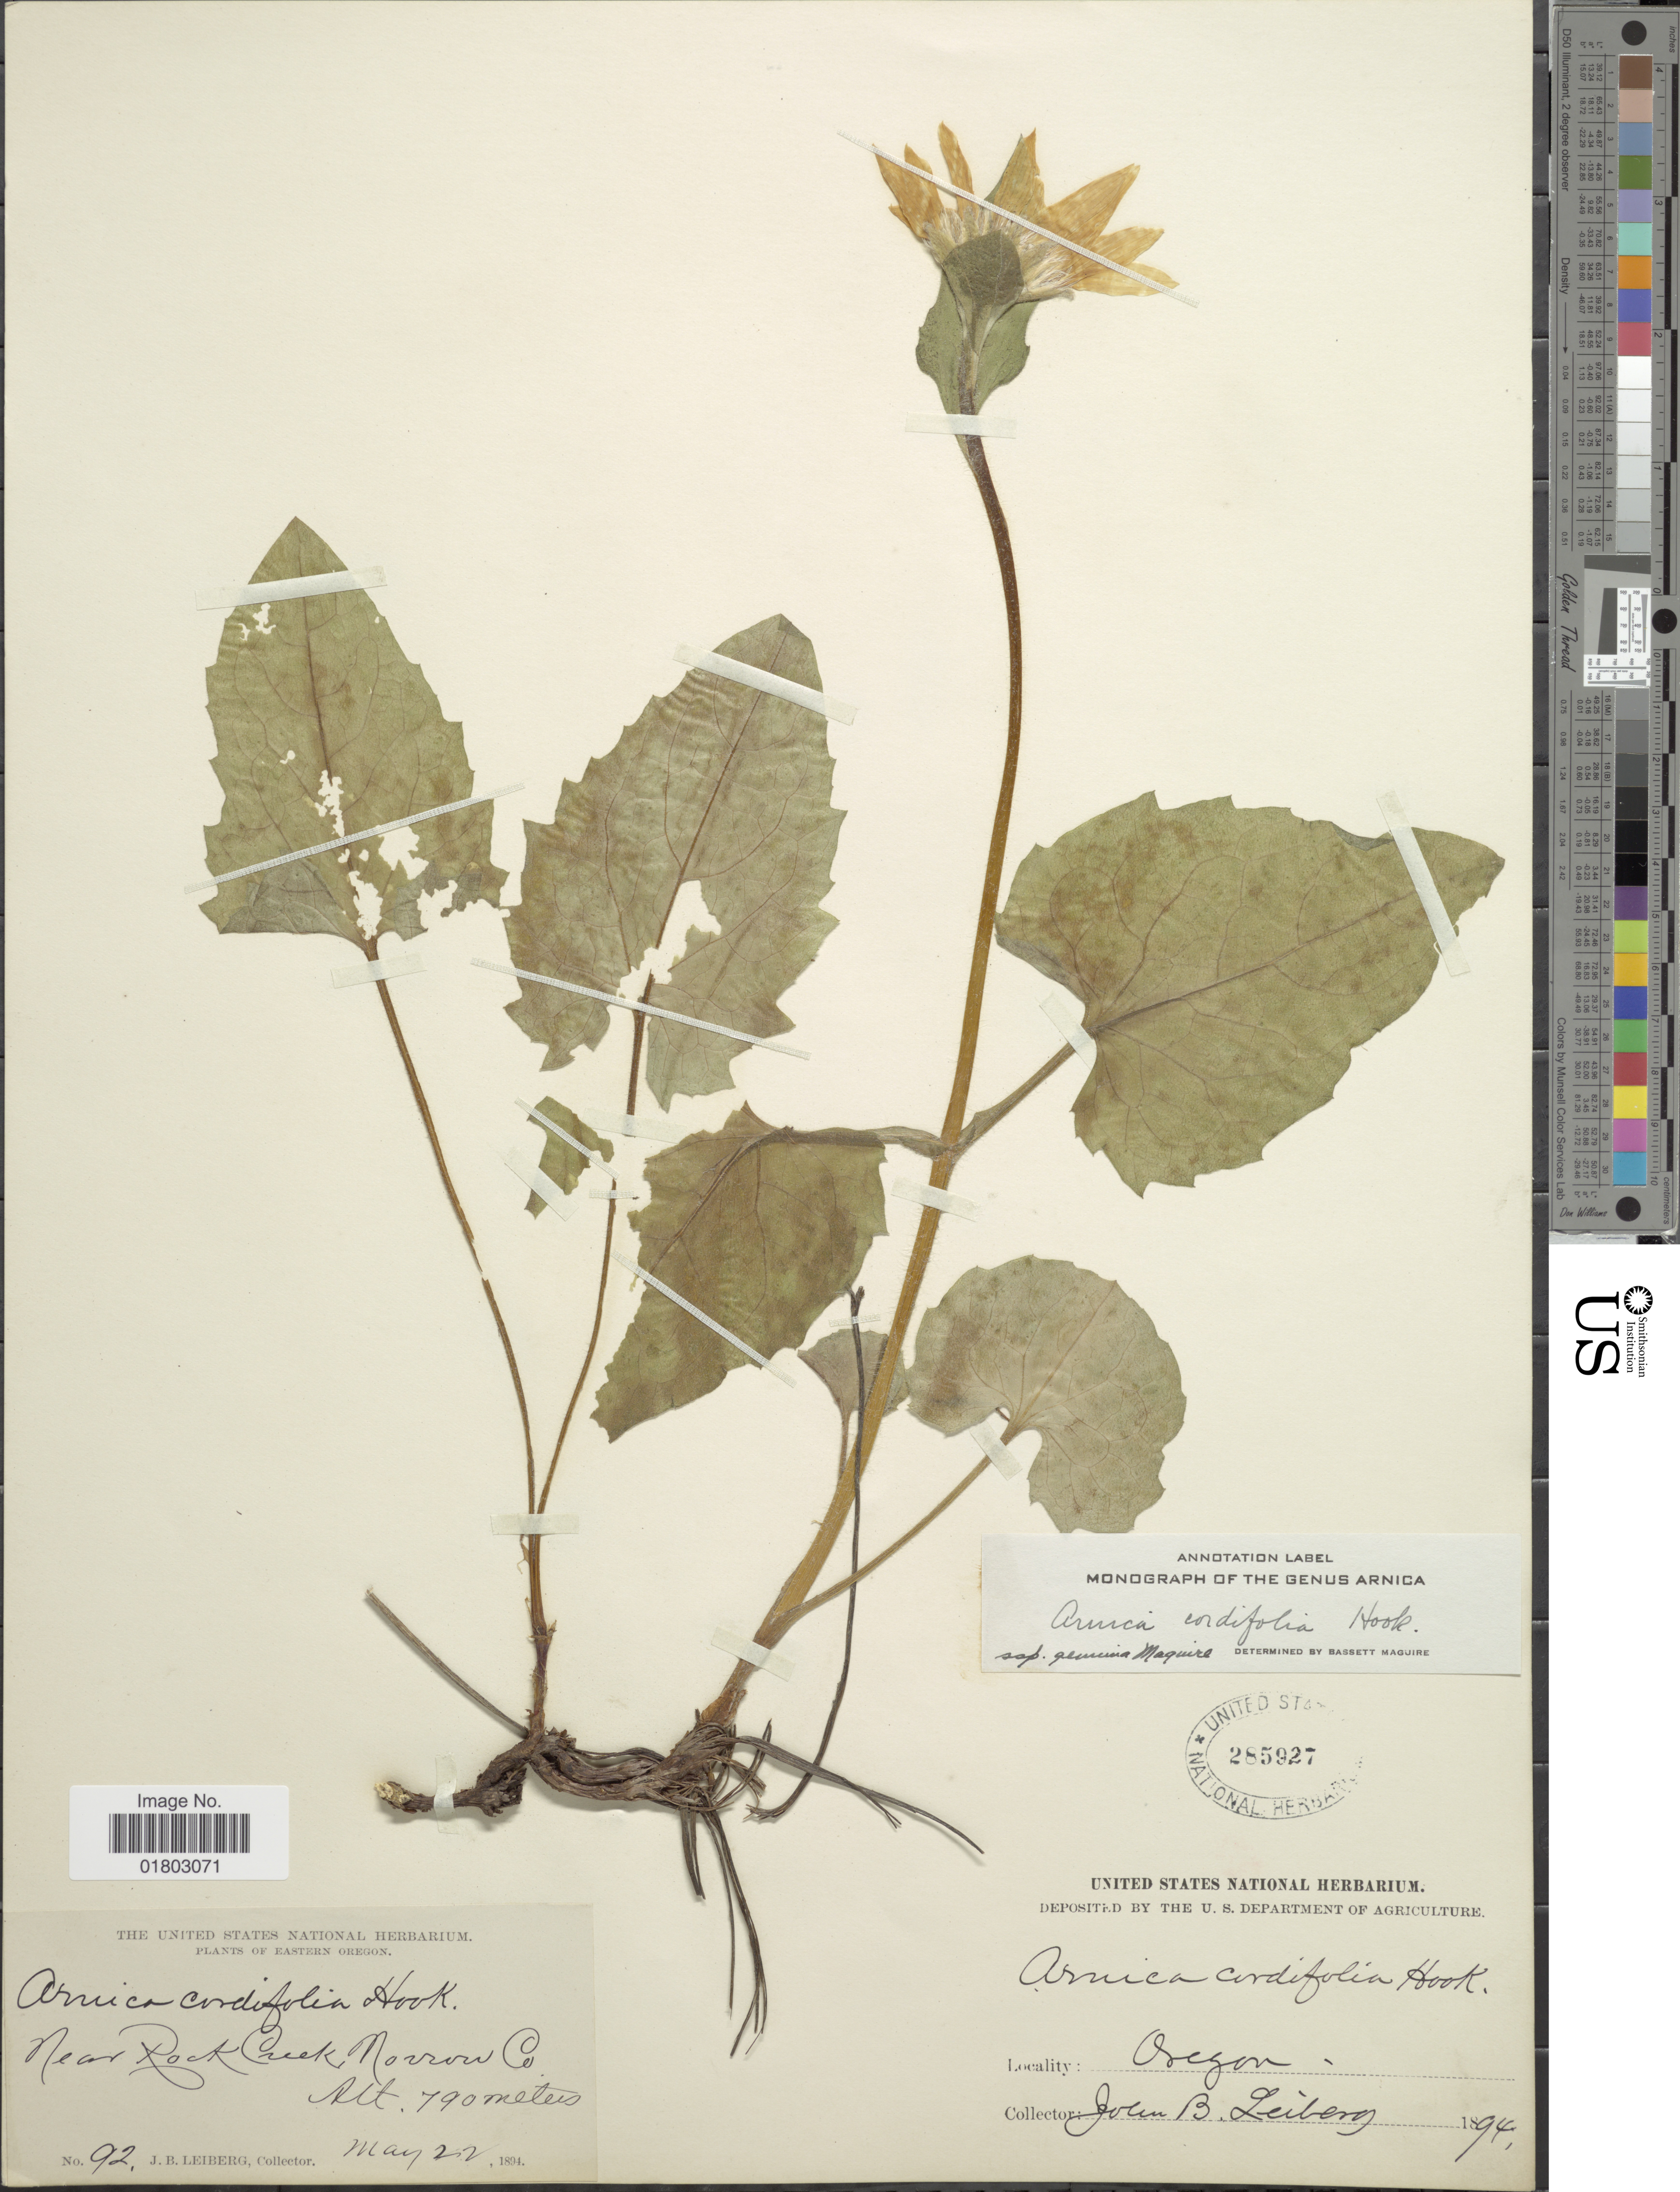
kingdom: Plantae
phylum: Tracheophyta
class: Magnoliopsida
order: Asterales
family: Asteraceae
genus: Arnica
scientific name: Arnica cordifolia subsp. genuina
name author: Maguire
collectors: J. B. Leiberg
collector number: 92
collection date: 1894-05-22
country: United States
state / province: Oregon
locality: Eastern oregon, Near Rock Creek Narron Co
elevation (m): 790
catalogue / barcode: US 285927